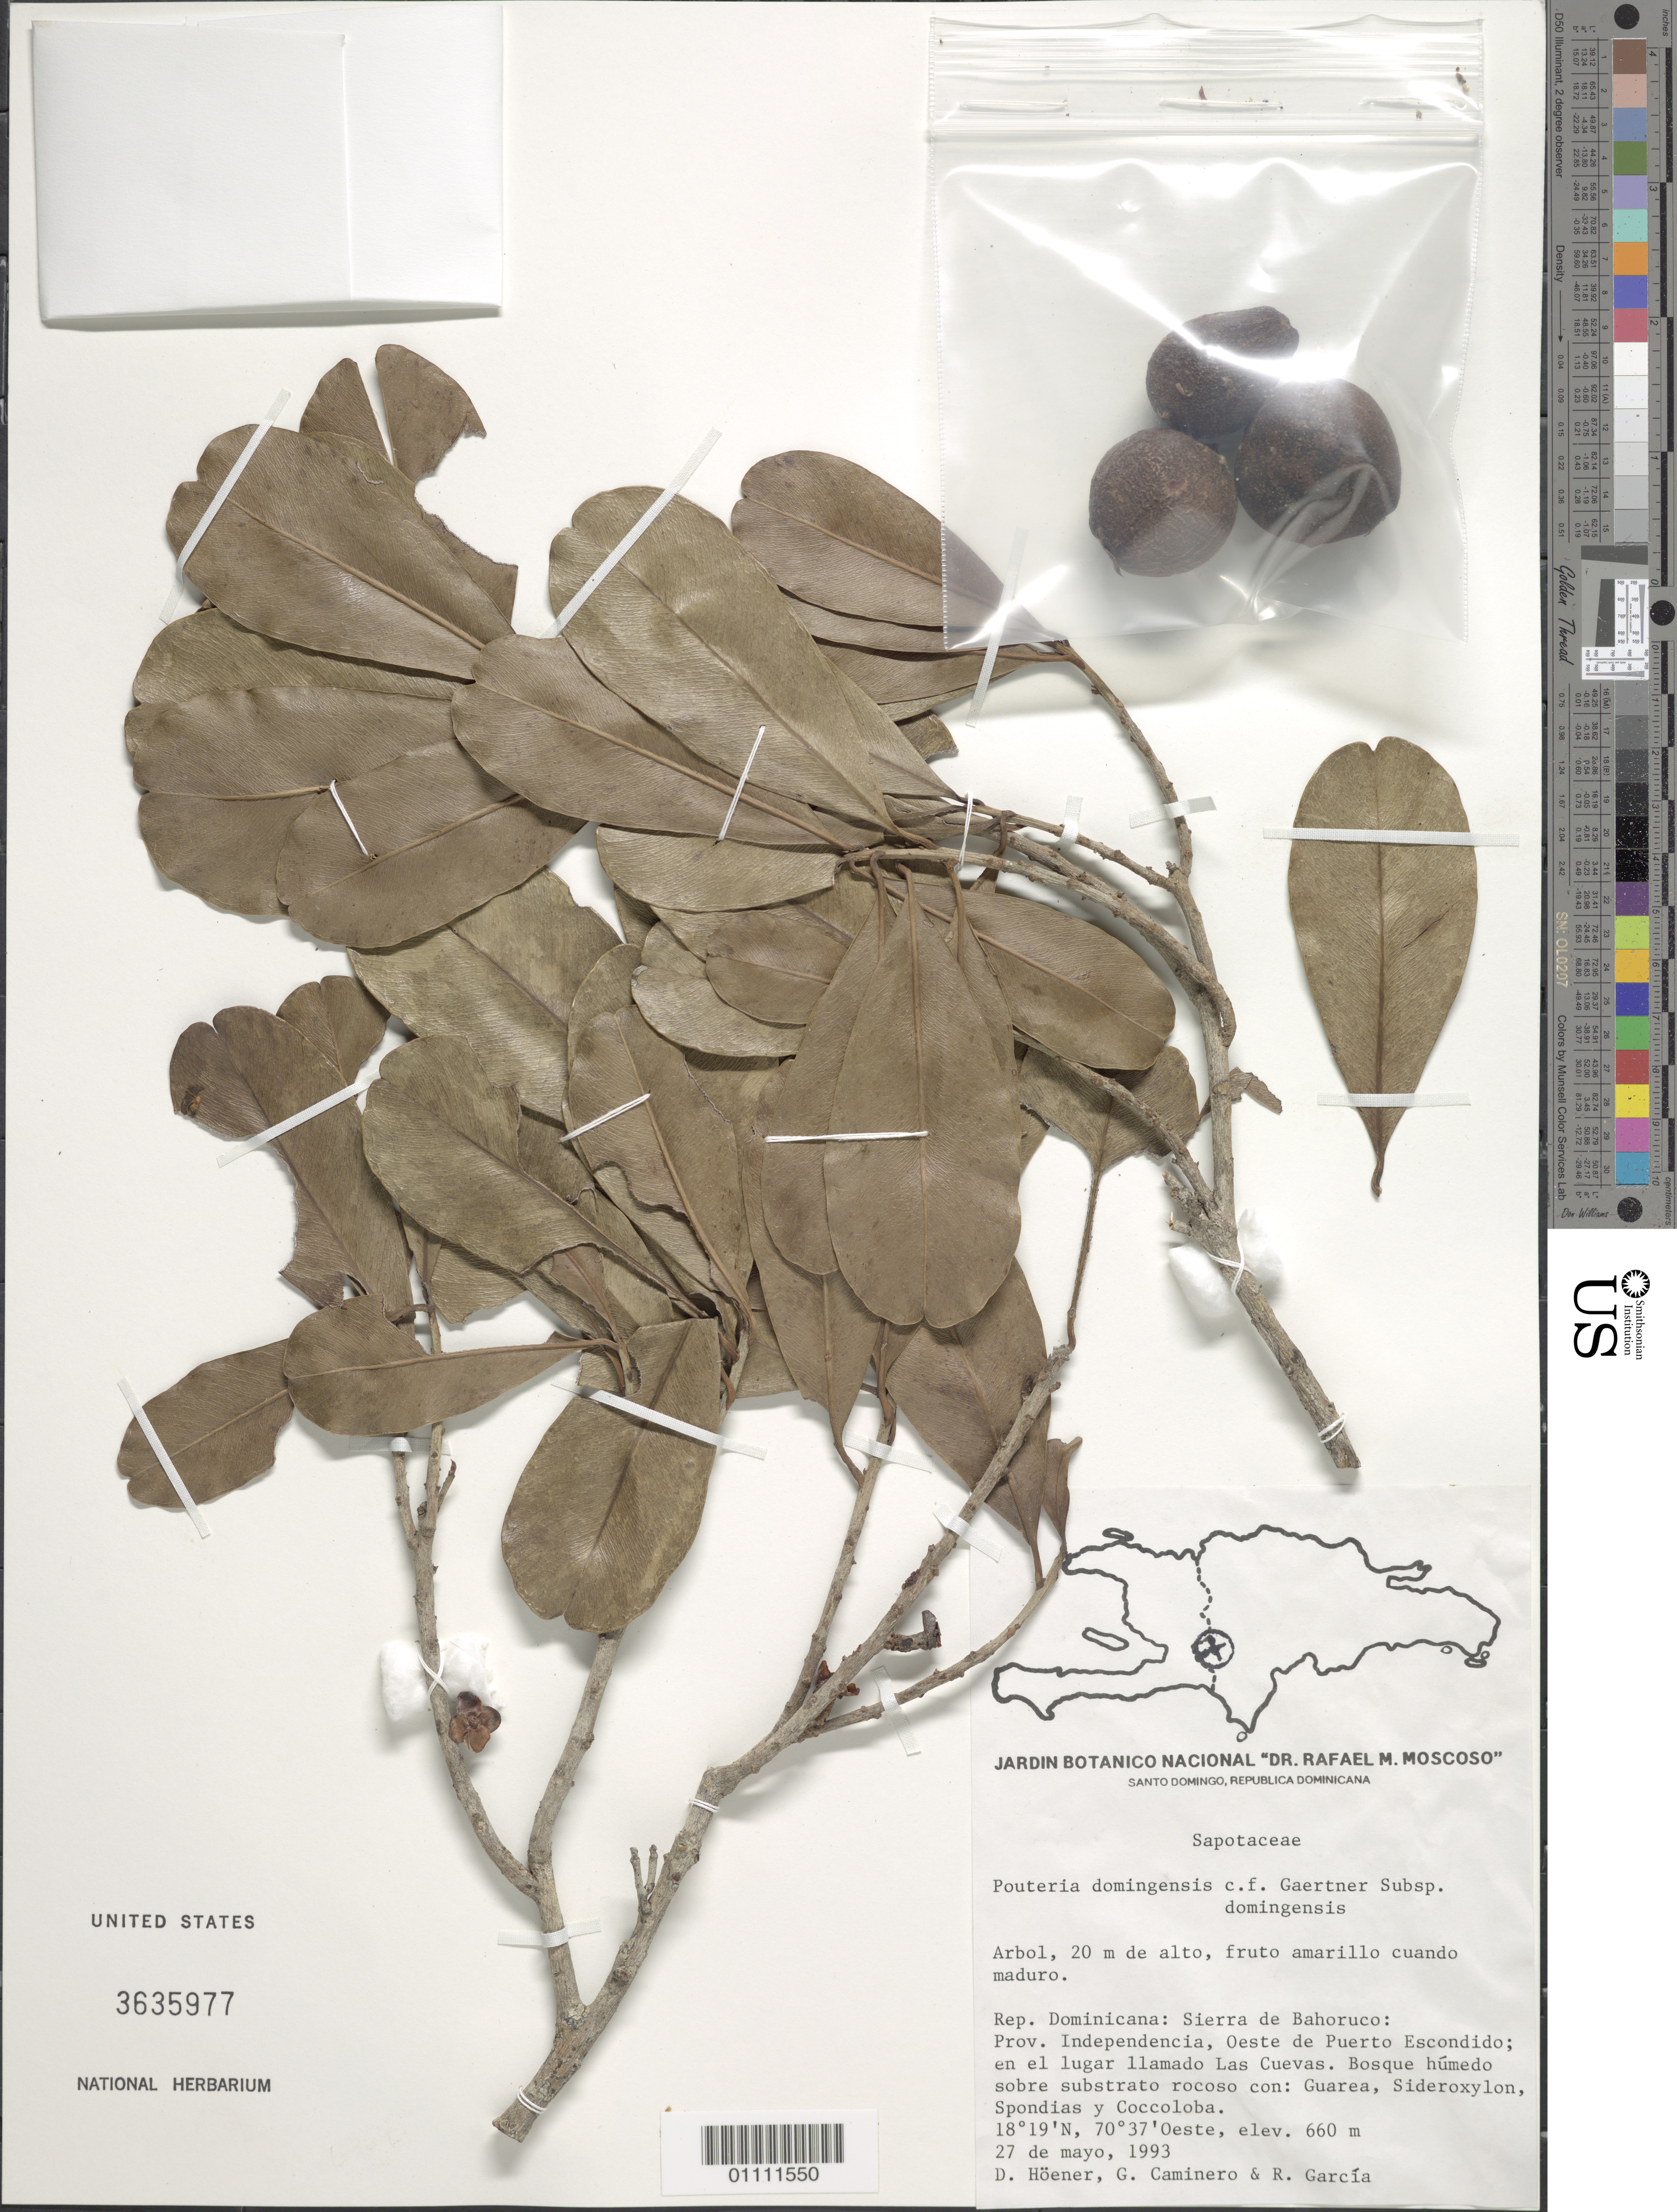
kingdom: Plantae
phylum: Tracheophyta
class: Magnoliopsida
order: Ericales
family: Sapotaceae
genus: Pouteria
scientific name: Pouteria domingensis subsp. domingensis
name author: (C.F. Gaertn.) Baehni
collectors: D. Höener, G. Caminero & R. G. García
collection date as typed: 27 may 1993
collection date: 1993-05-27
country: Dominican Republic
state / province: Independencia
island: Hispaniola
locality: Sierra de Bahoruco, oeste de Puerto Escondido, en el lugar llamado Las Cuevas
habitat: Bosque húmedo sobre substrato rocoso con Guarea, Sideroxylon, Spondias y Coccoloba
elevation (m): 660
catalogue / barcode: US 3635977